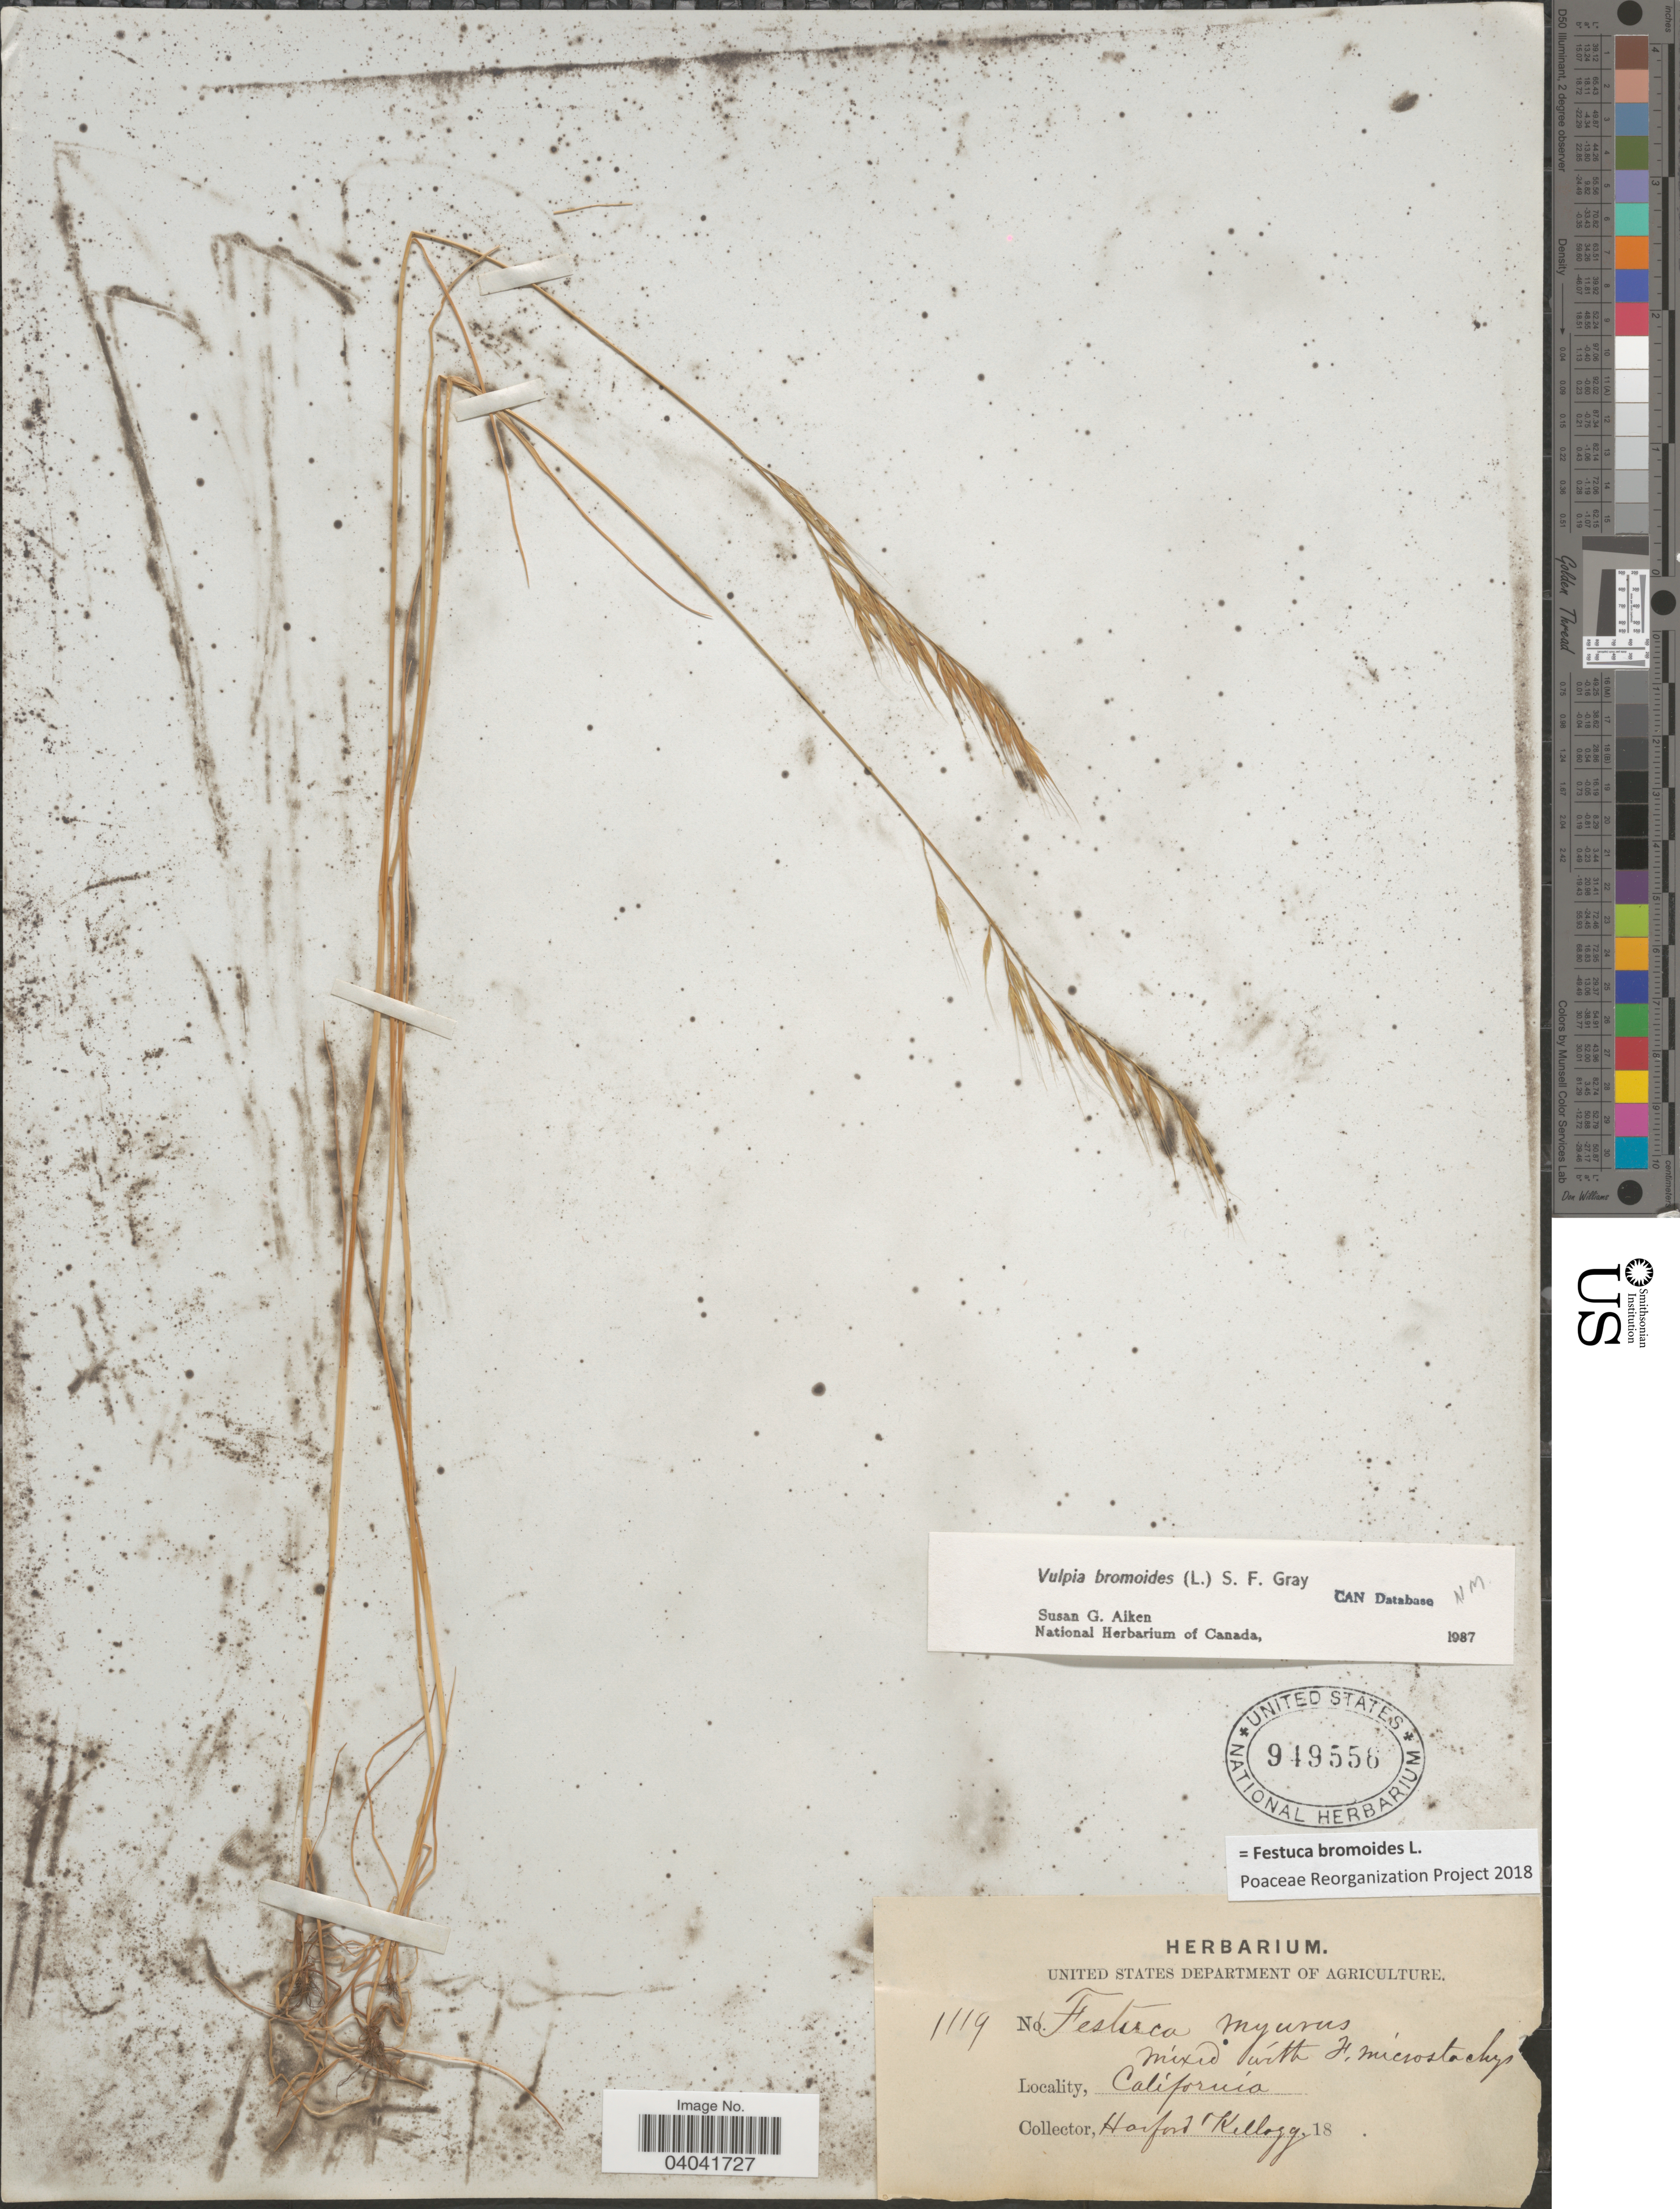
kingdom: Plantae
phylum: Tracheophyta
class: Liliopsida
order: Poales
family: Poaceae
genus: Festuca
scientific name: Festuca bromoides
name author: L.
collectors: H. Kellogg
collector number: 1119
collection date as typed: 18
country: United States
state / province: California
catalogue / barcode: US 949556